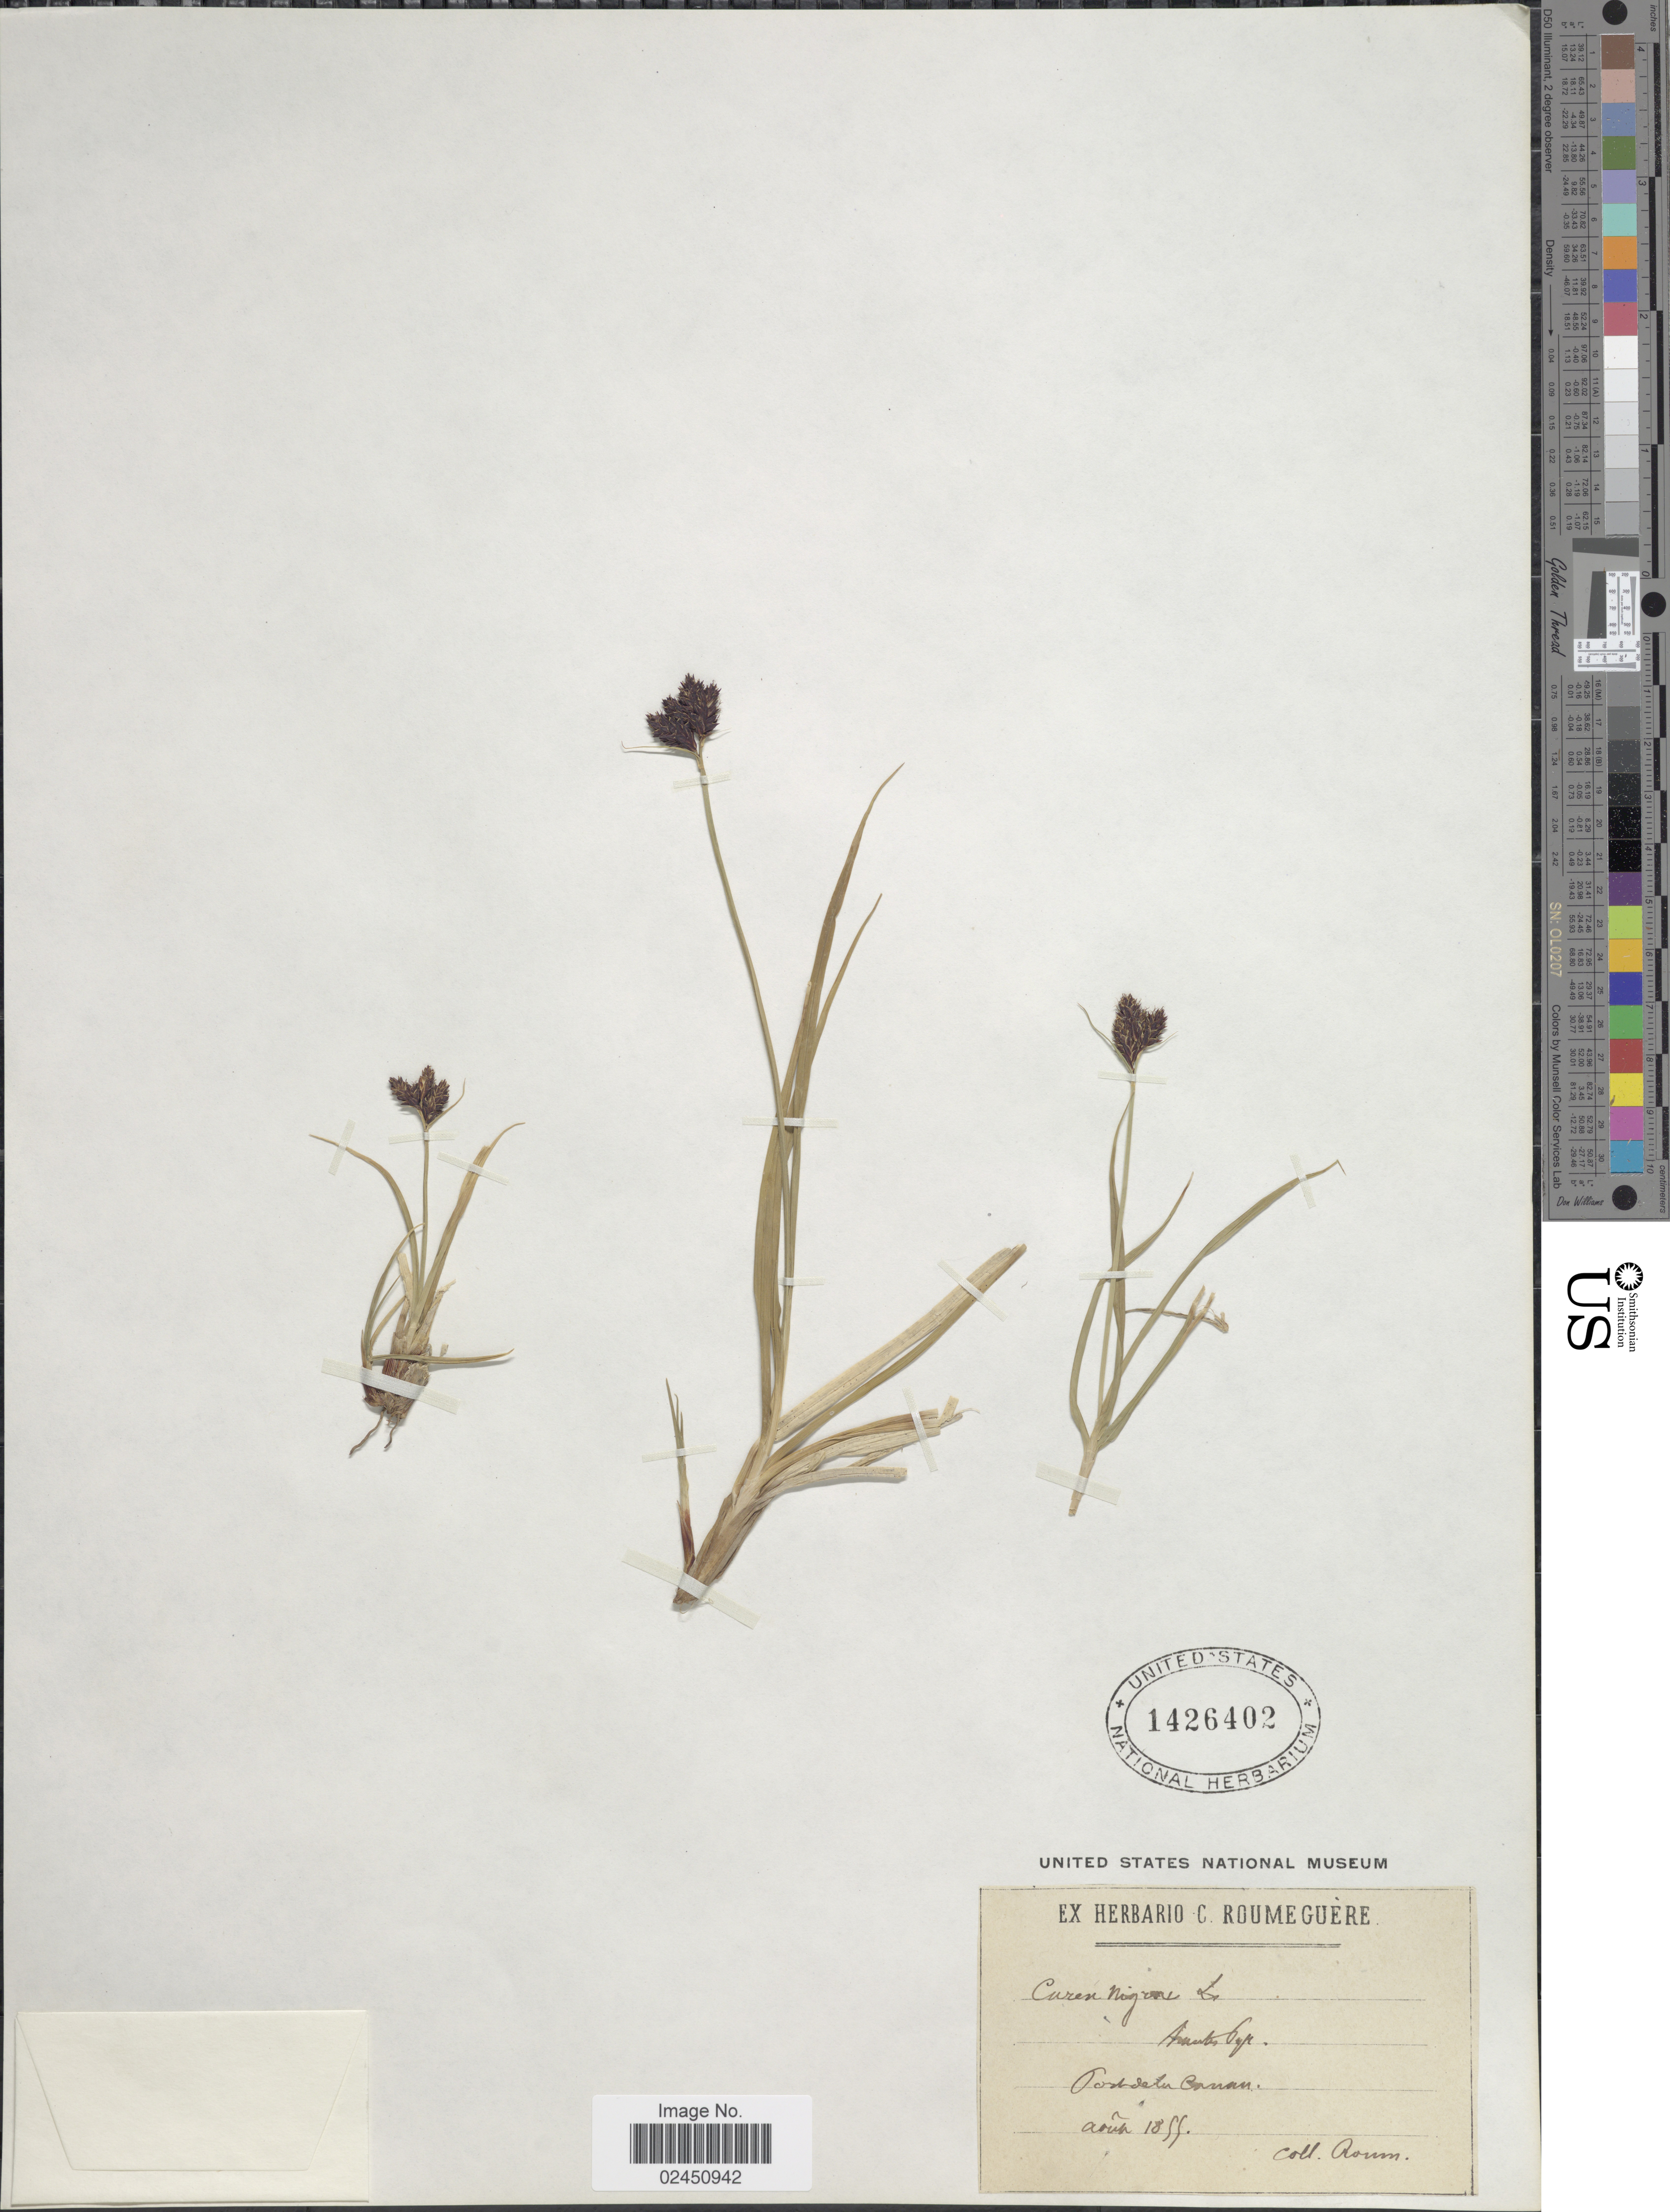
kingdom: Plantae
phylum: Tracheophyta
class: Liliopsida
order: Poales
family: Cyperaceae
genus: Carex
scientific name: Carex parviflora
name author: Host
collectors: Roum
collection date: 1899-08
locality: Poddetu Cannan [interpreted]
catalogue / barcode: US 1426402